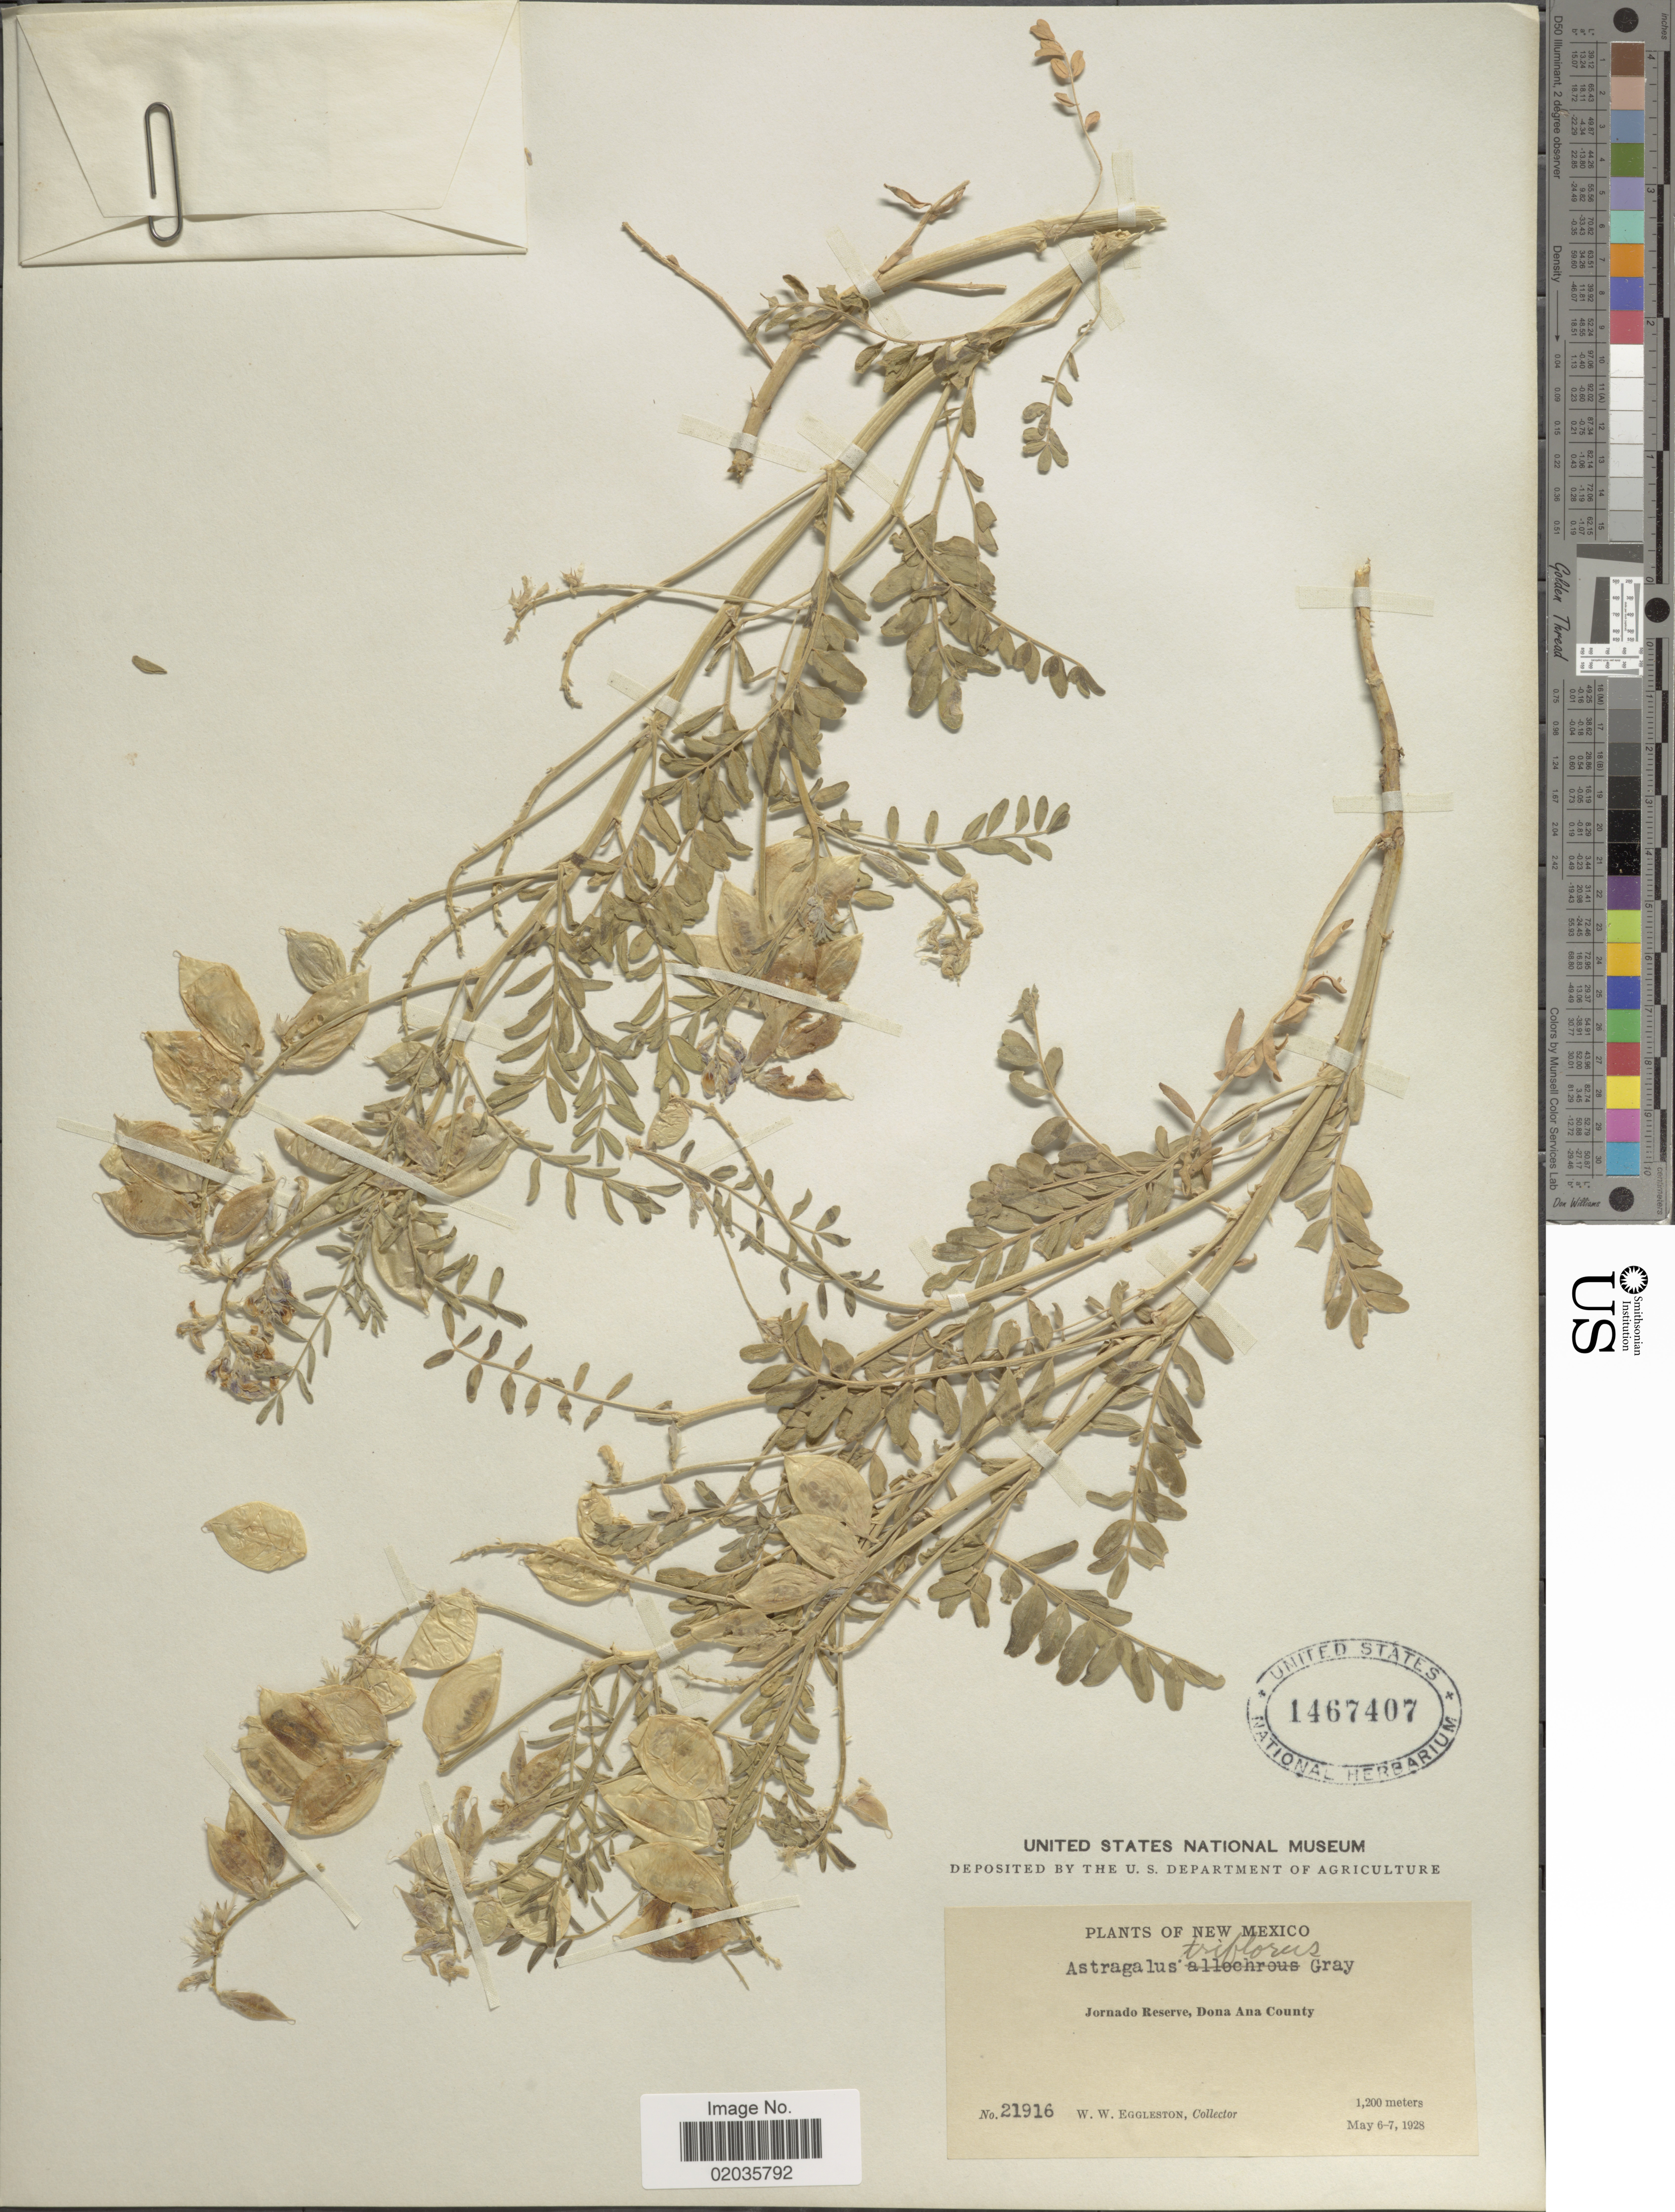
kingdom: Plantae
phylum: Tracheophyta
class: Magnoliopsida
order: Fabales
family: Fabaceae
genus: Astragalus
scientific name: Astragalus wootonii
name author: E. Sheld.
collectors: W. W. Eggleston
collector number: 21916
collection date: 1928-05-06/1928-05-07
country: United States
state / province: New Mexico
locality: Jornado Reserve, Dona Ana County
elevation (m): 1200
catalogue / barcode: US 1467407